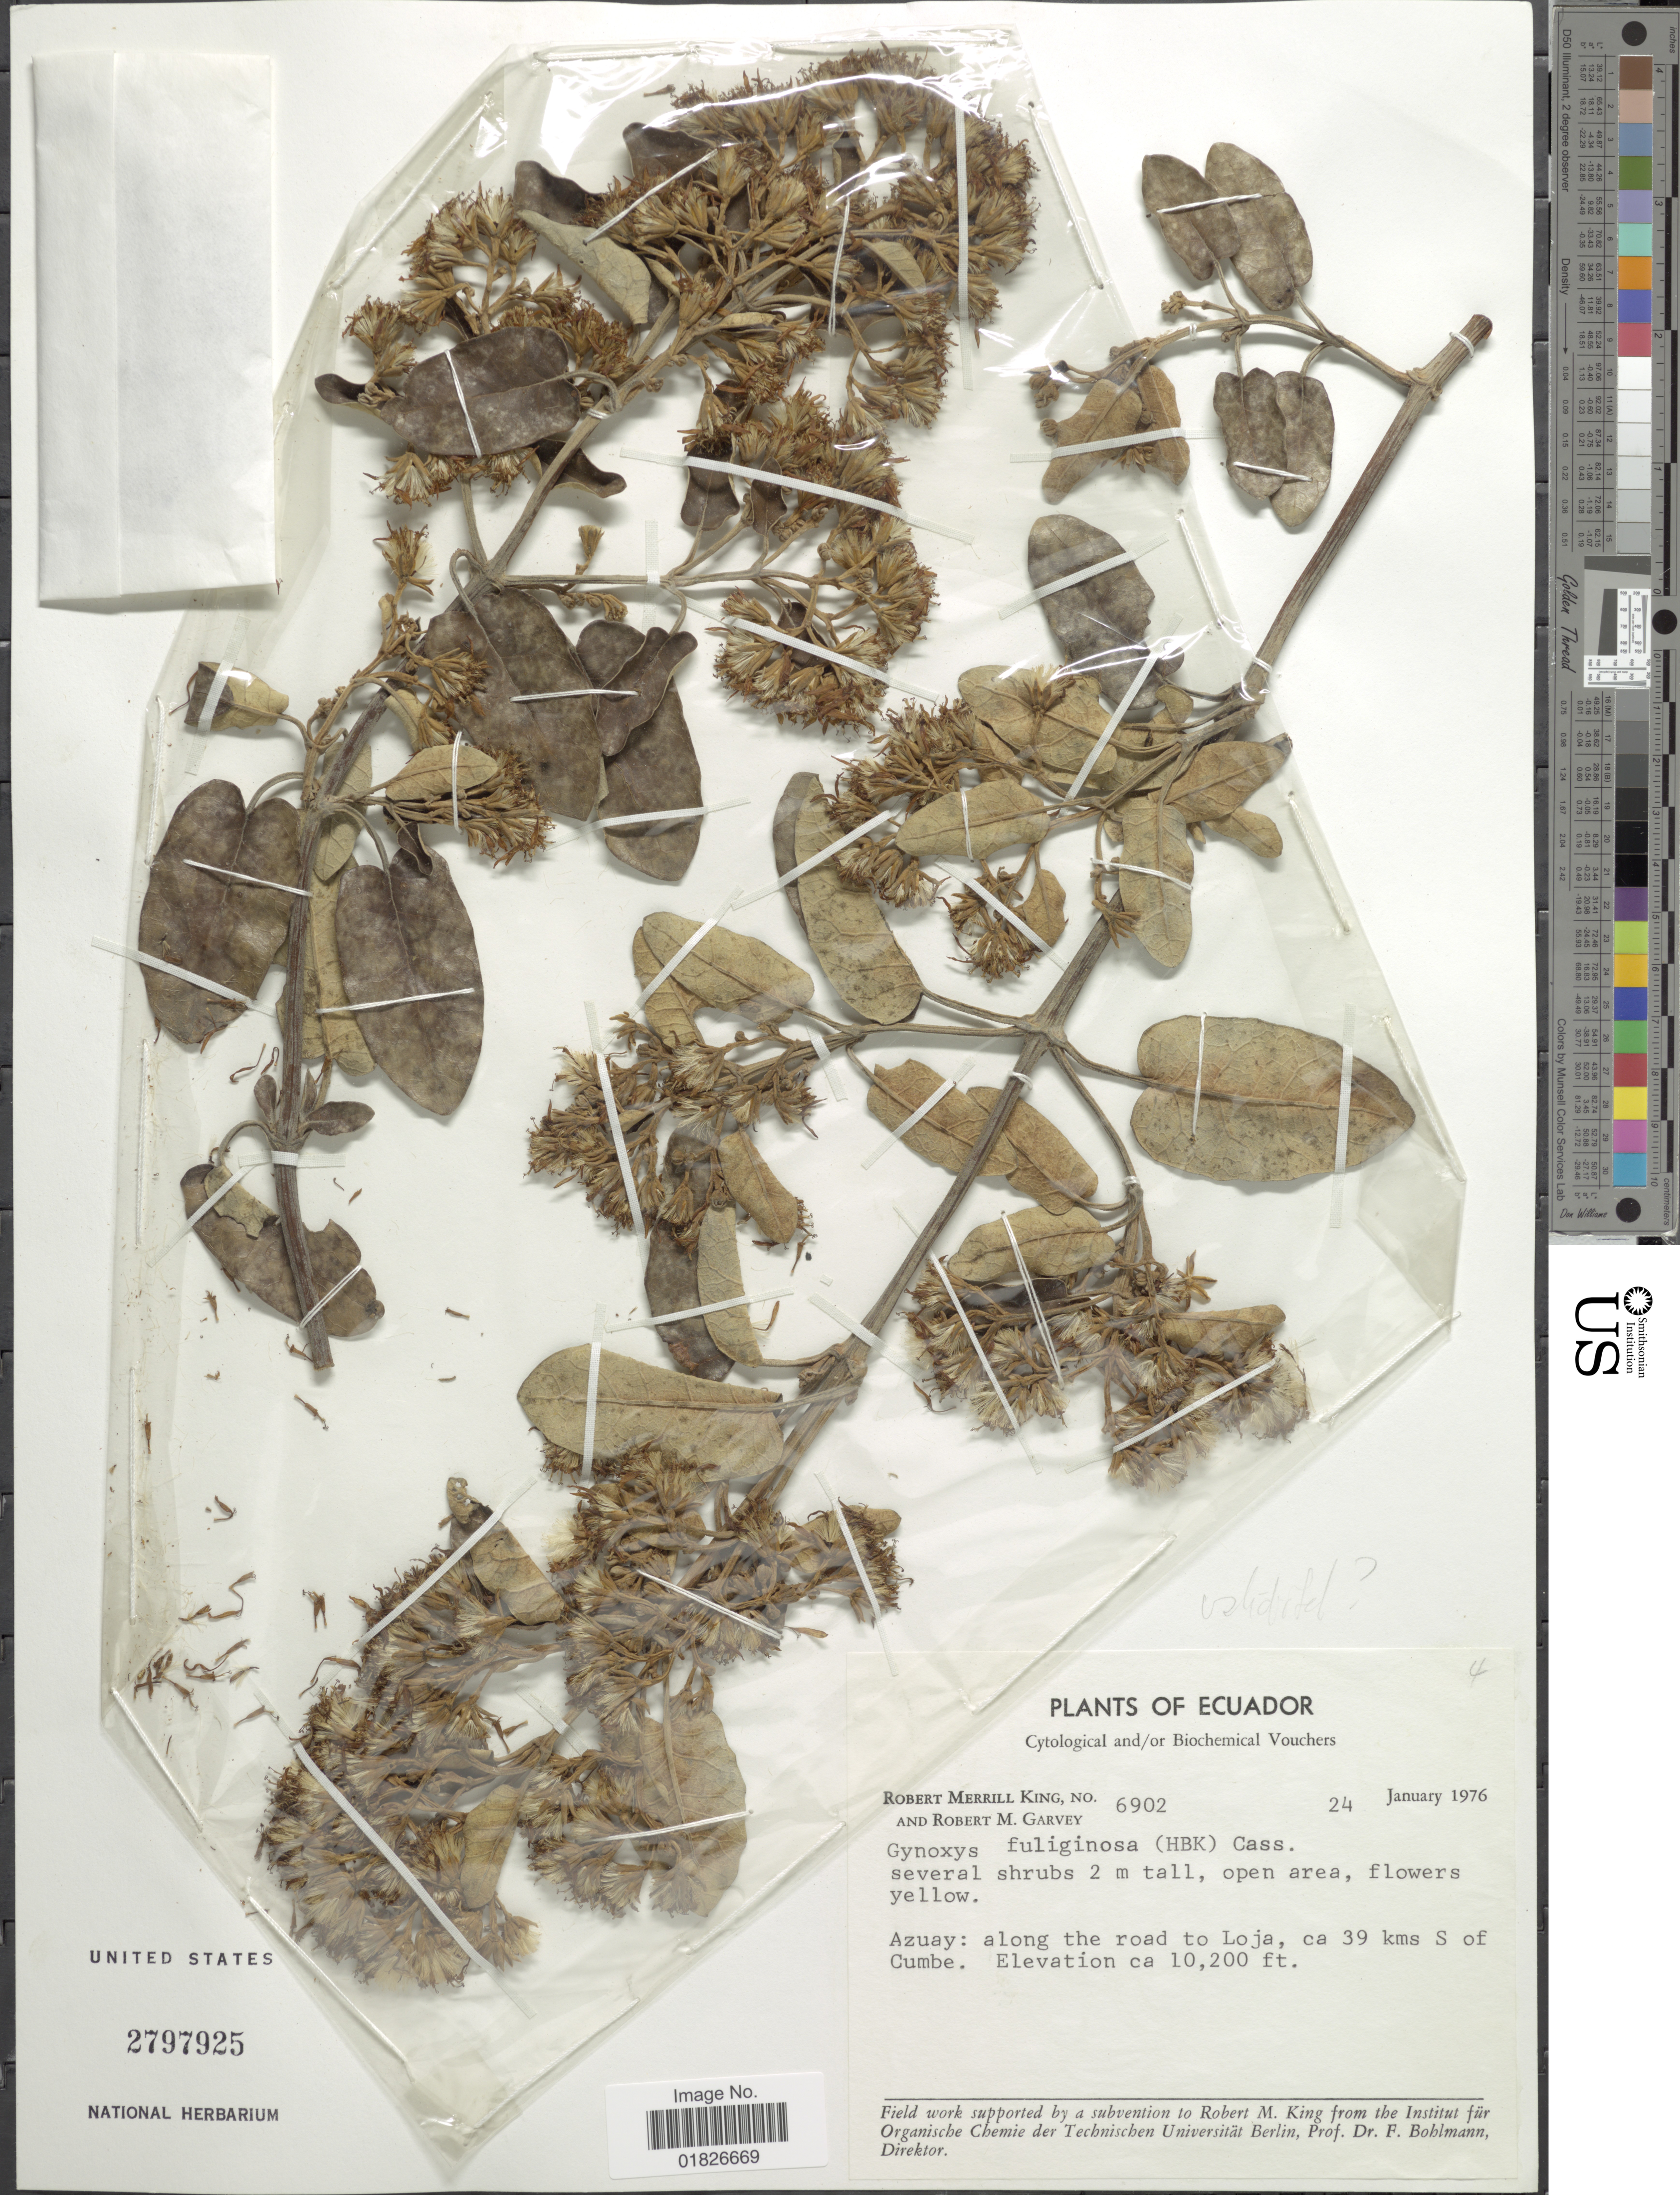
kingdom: Plantae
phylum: Tracheophyta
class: Magnoliopsida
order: Asterales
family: Asteraceae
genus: Gynoxys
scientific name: Gynoxys validifolia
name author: Cuatrec.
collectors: R. M. King & R. Garvey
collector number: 6902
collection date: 1976-01-24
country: Ecuador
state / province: Azuay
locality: Along the road to Loja, ca 39 kms S of Cumbe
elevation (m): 3109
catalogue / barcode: US 2797925